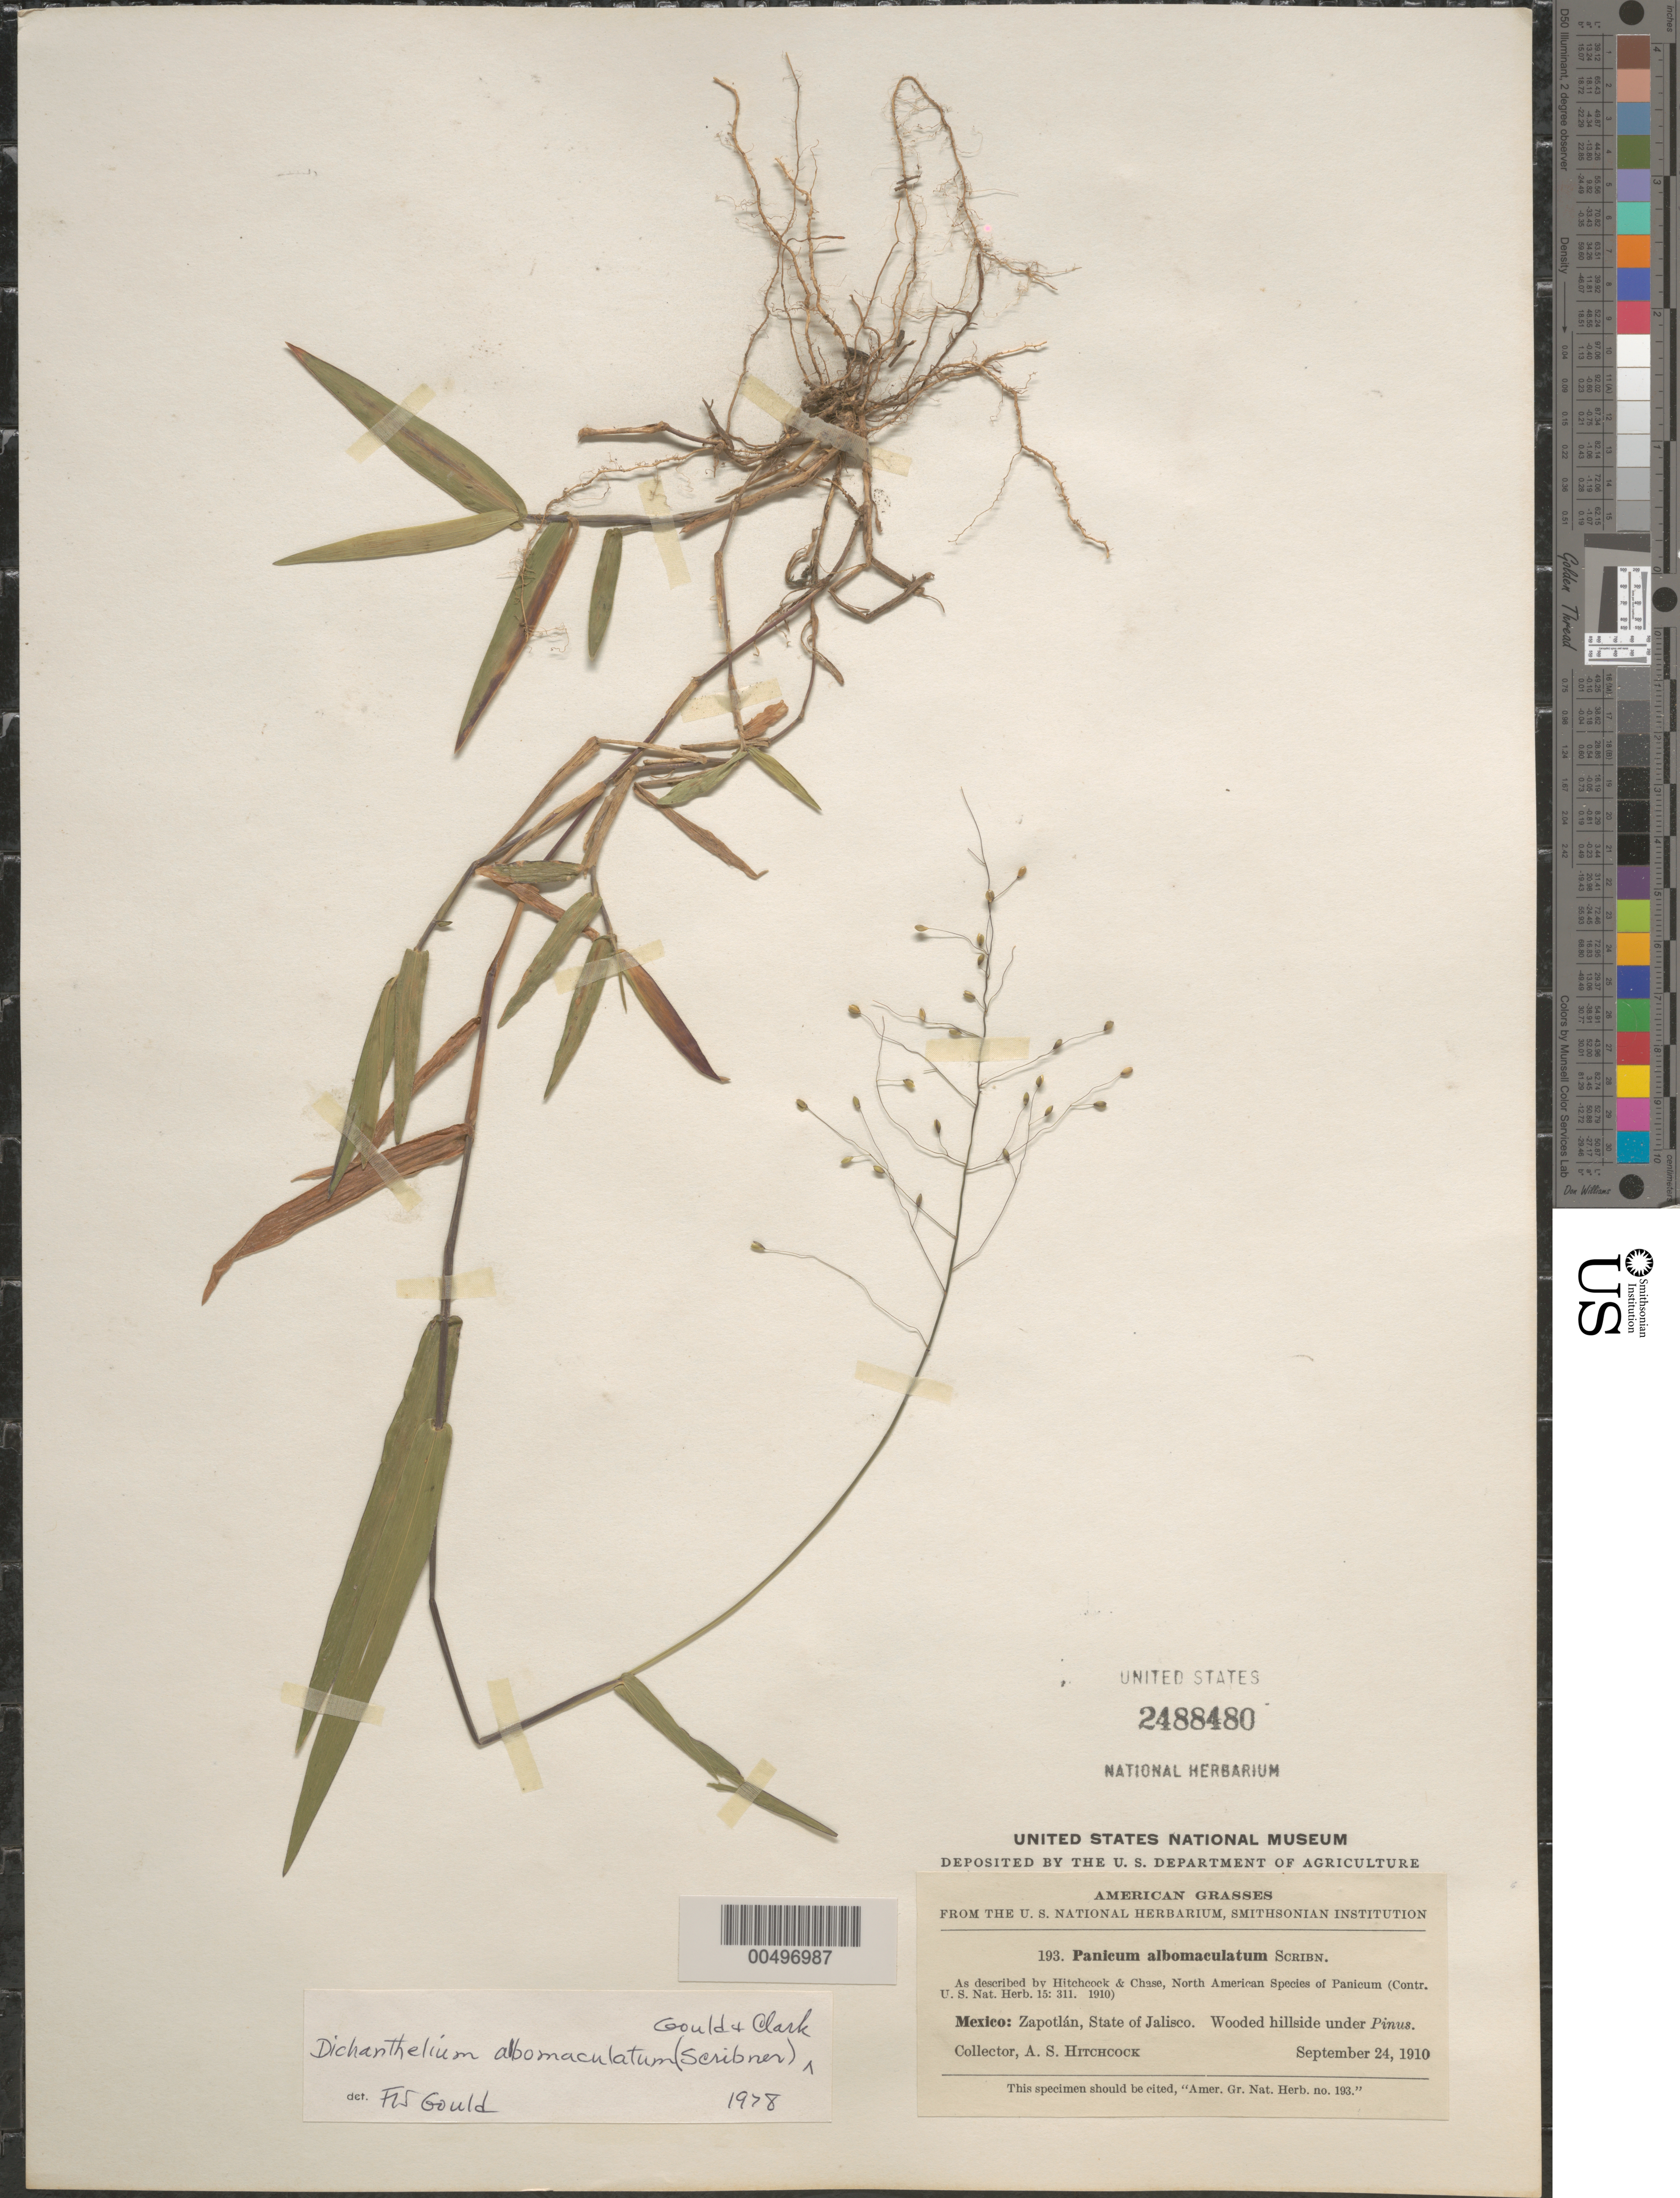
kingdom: Plantae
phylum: Tracheophyta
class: Liliopsida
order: Poales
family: Poaceae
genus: Dichanthelium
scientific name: Dichanthelium albomaculatum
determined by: Gould, F. W.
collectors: A. S. Hitchcock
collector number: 193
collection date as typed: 24 Sep 1910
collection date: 1910-09-24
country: Mexico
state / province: Jalisco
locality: Zapotlán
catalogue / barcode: US 2488480